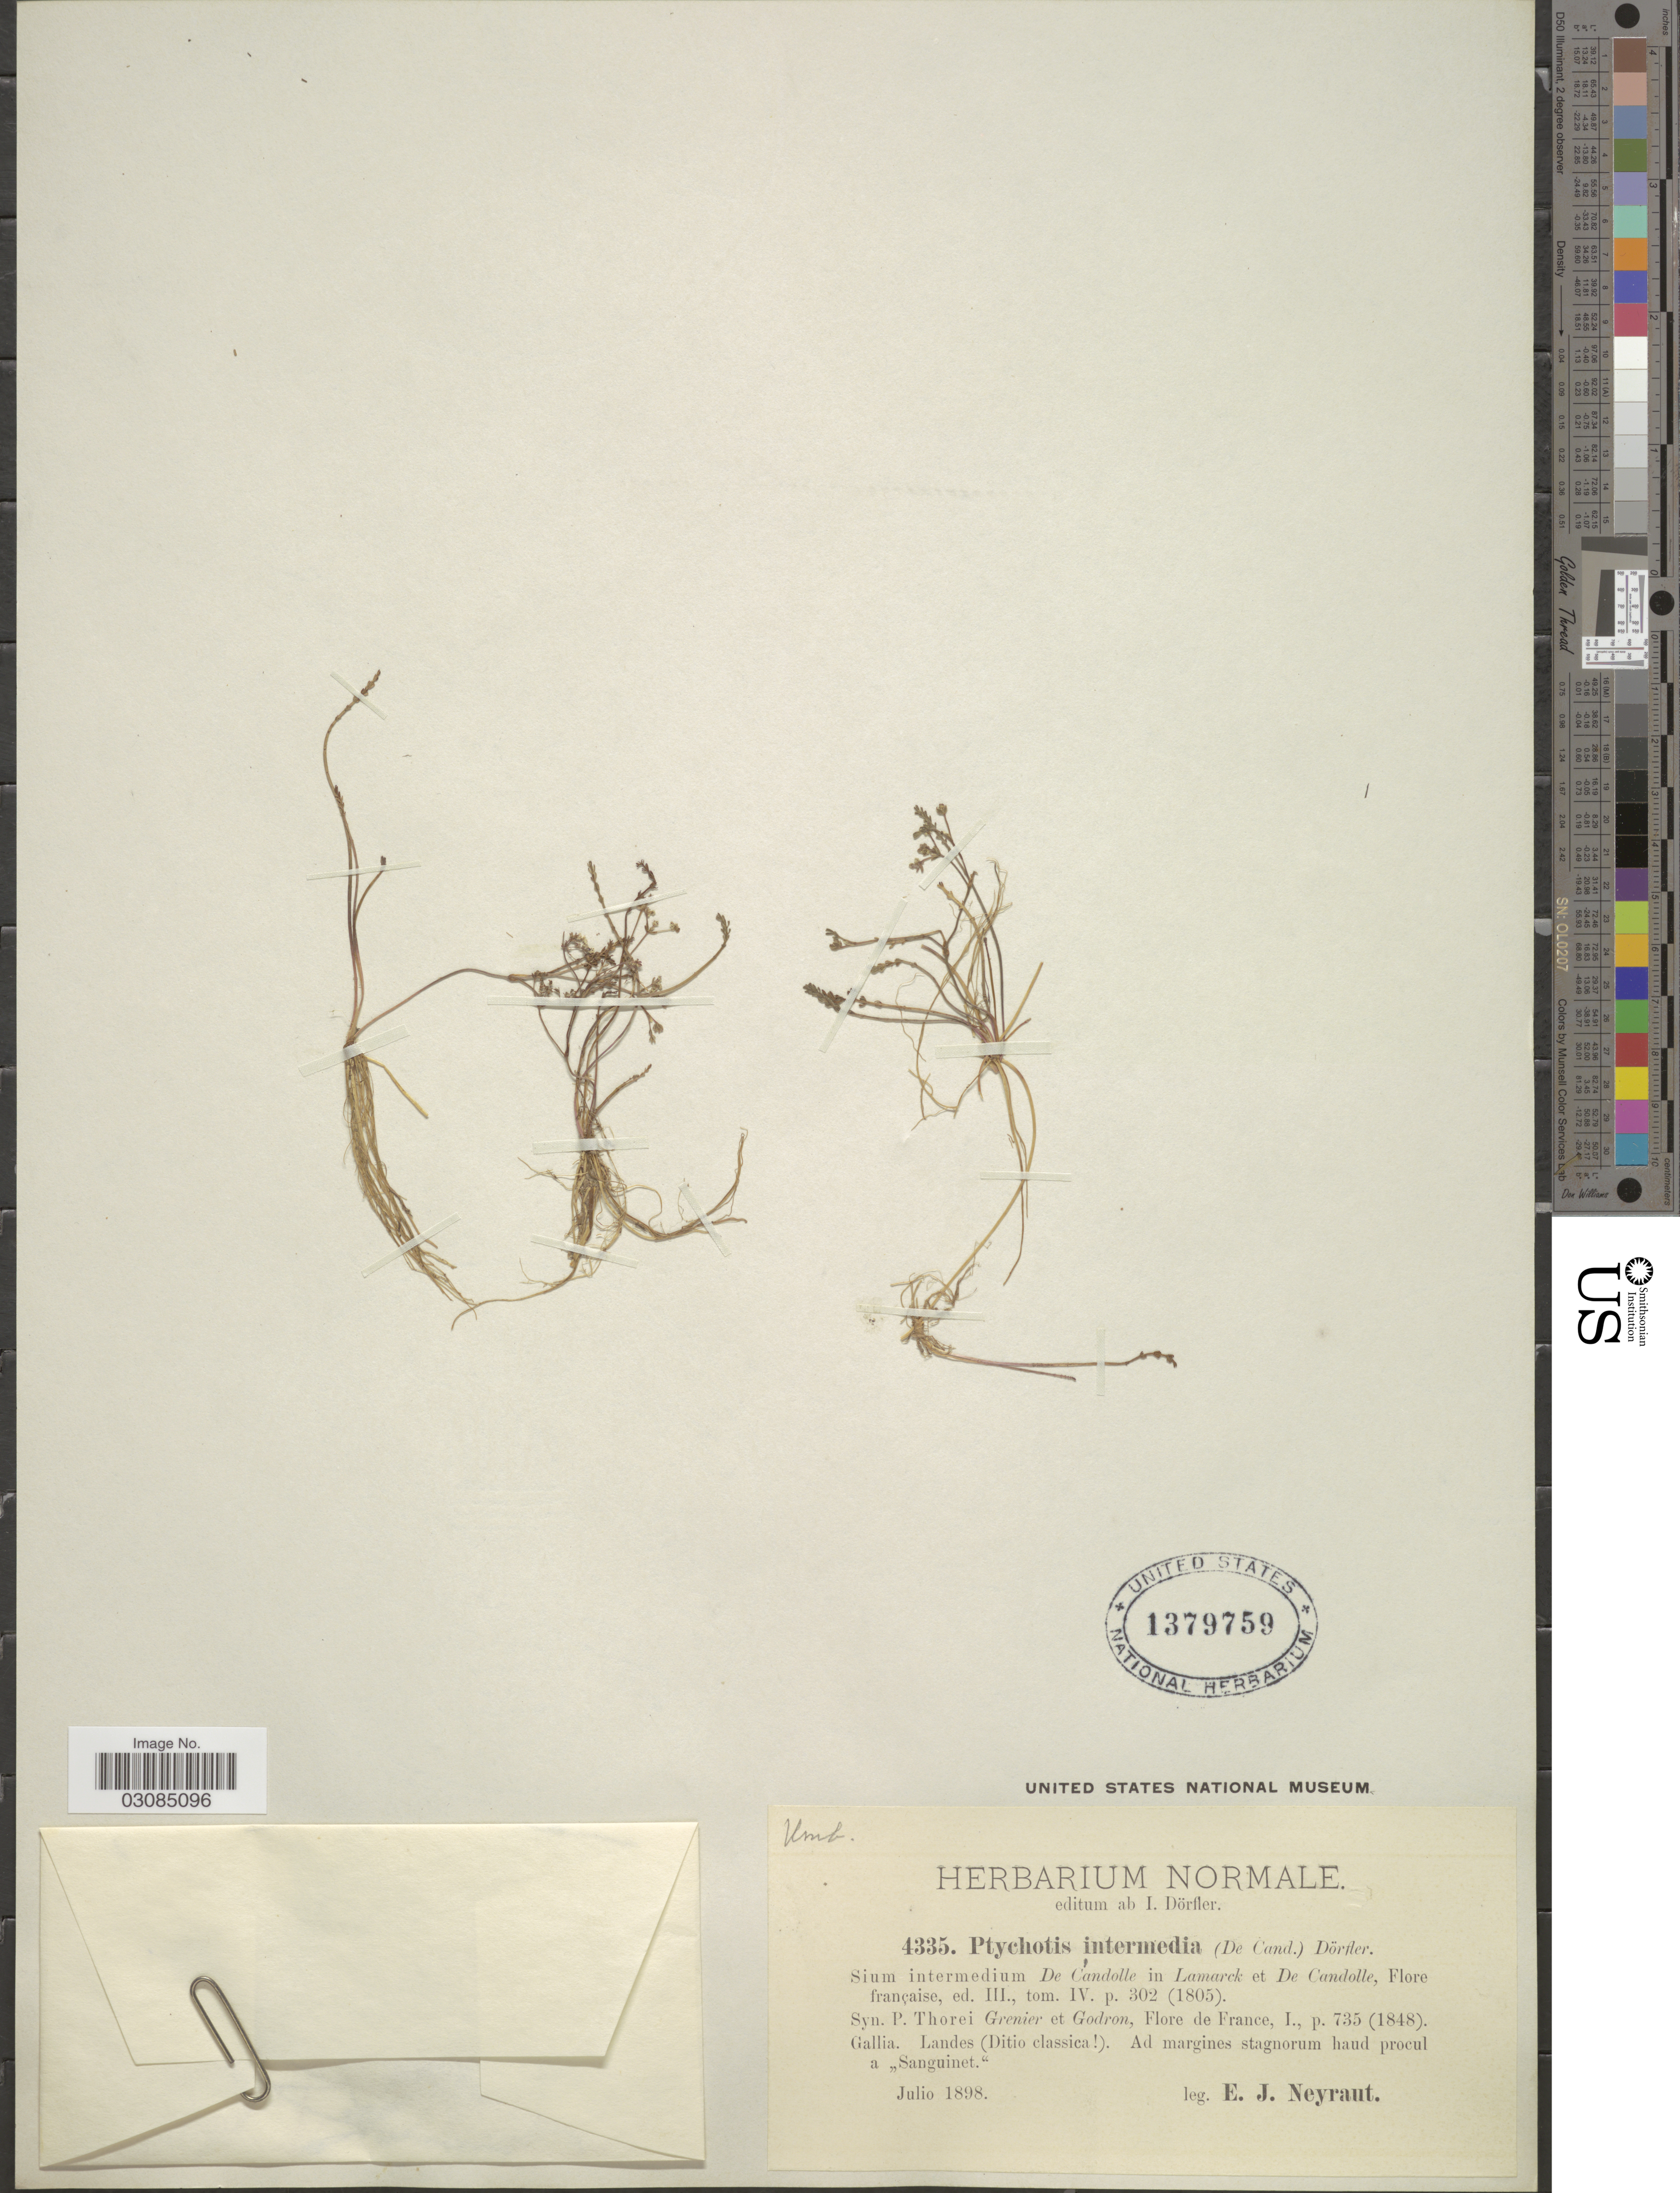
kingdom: Plantae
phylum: Tracheophyta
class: Magnoliopsida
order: Apiales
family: Apiaceae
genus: Ptychotis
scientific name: Ptychotis intermedia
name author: Dörfl.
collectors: E. Neyraut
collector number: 4335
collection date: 1898-07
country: France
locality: Gallia. Landes (Ditio classica [illegible text]). Ad margines stagnorum haud procul a "Sanguinet.".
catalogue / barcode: US 1379759